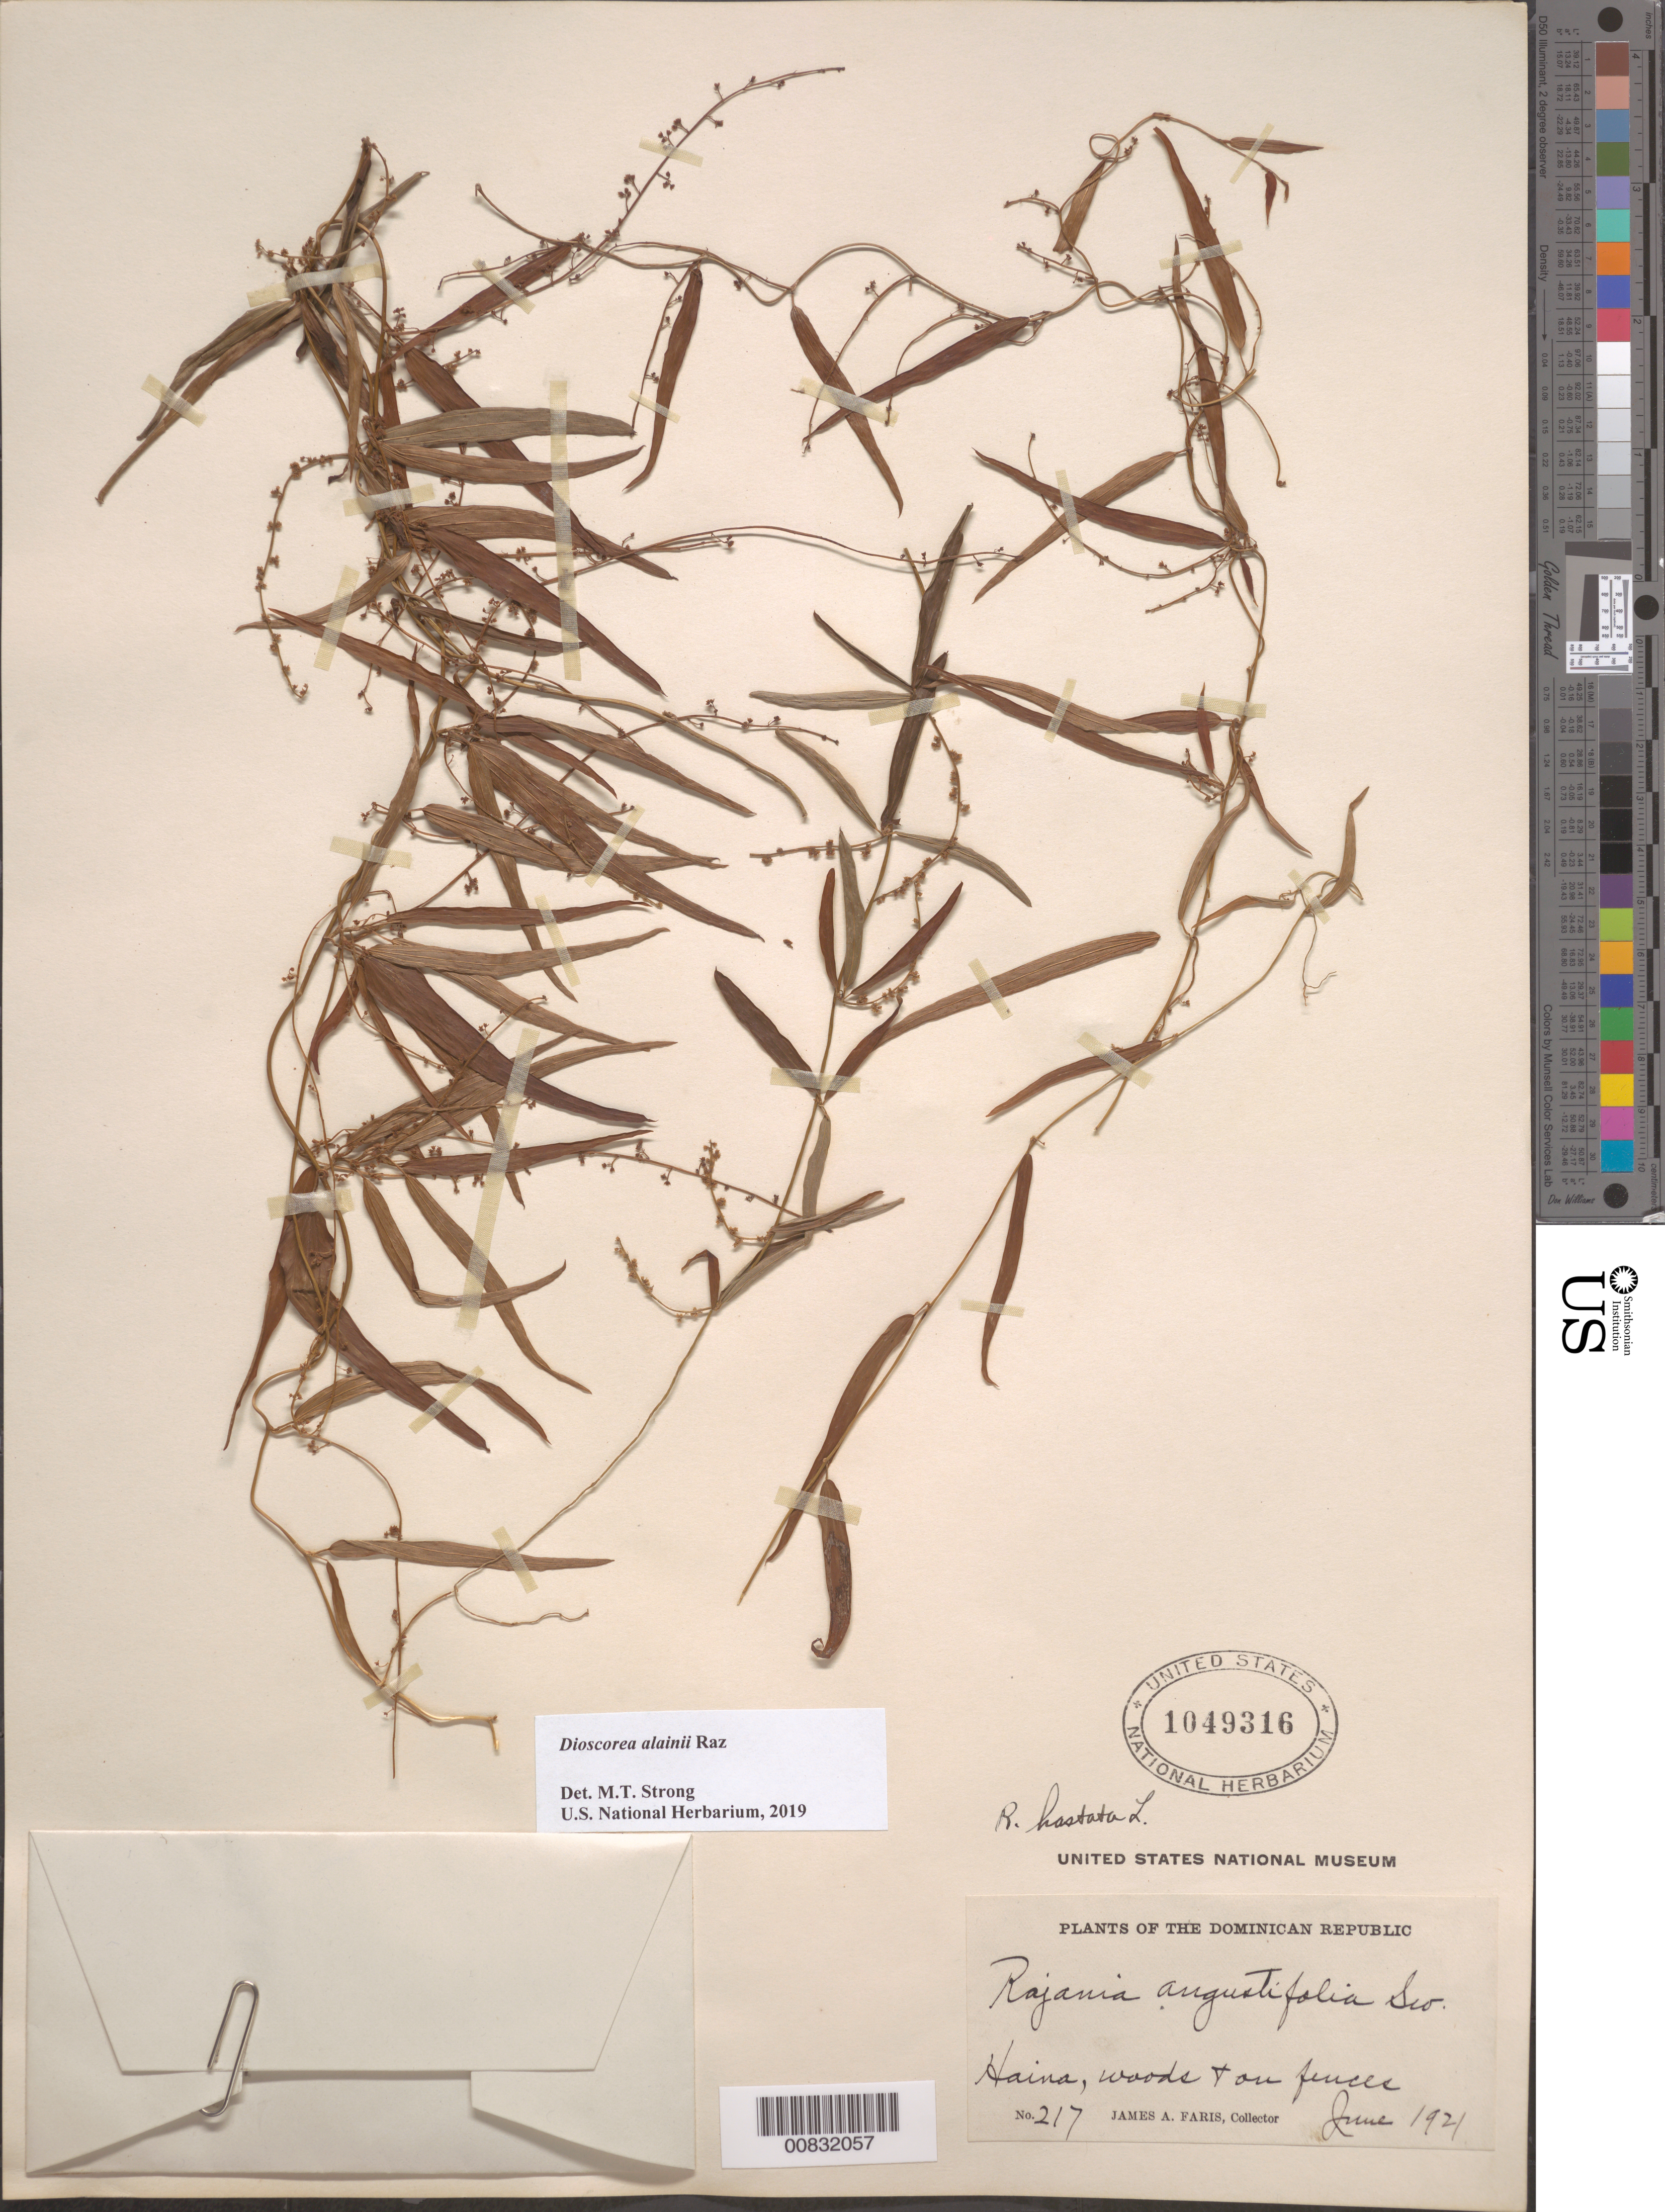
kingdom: Plantae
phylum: Tracheophyta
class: Liliopsida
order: Dioscoreales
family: Dioscoreaceae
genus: Dioscorea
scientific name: Dioscorea alainii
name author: Raz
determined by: Strong, M. T., (US), Smithsonian Institution - National Museum of Natural History (UNITED STATES)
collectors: J. Faris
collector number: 217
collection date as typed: Jun 1921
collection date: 1921-06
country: Dominican Republic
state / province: San Cristóbal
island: Hispaniola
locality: Haina.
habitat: Woods and on fences.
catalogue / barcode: US 1049316